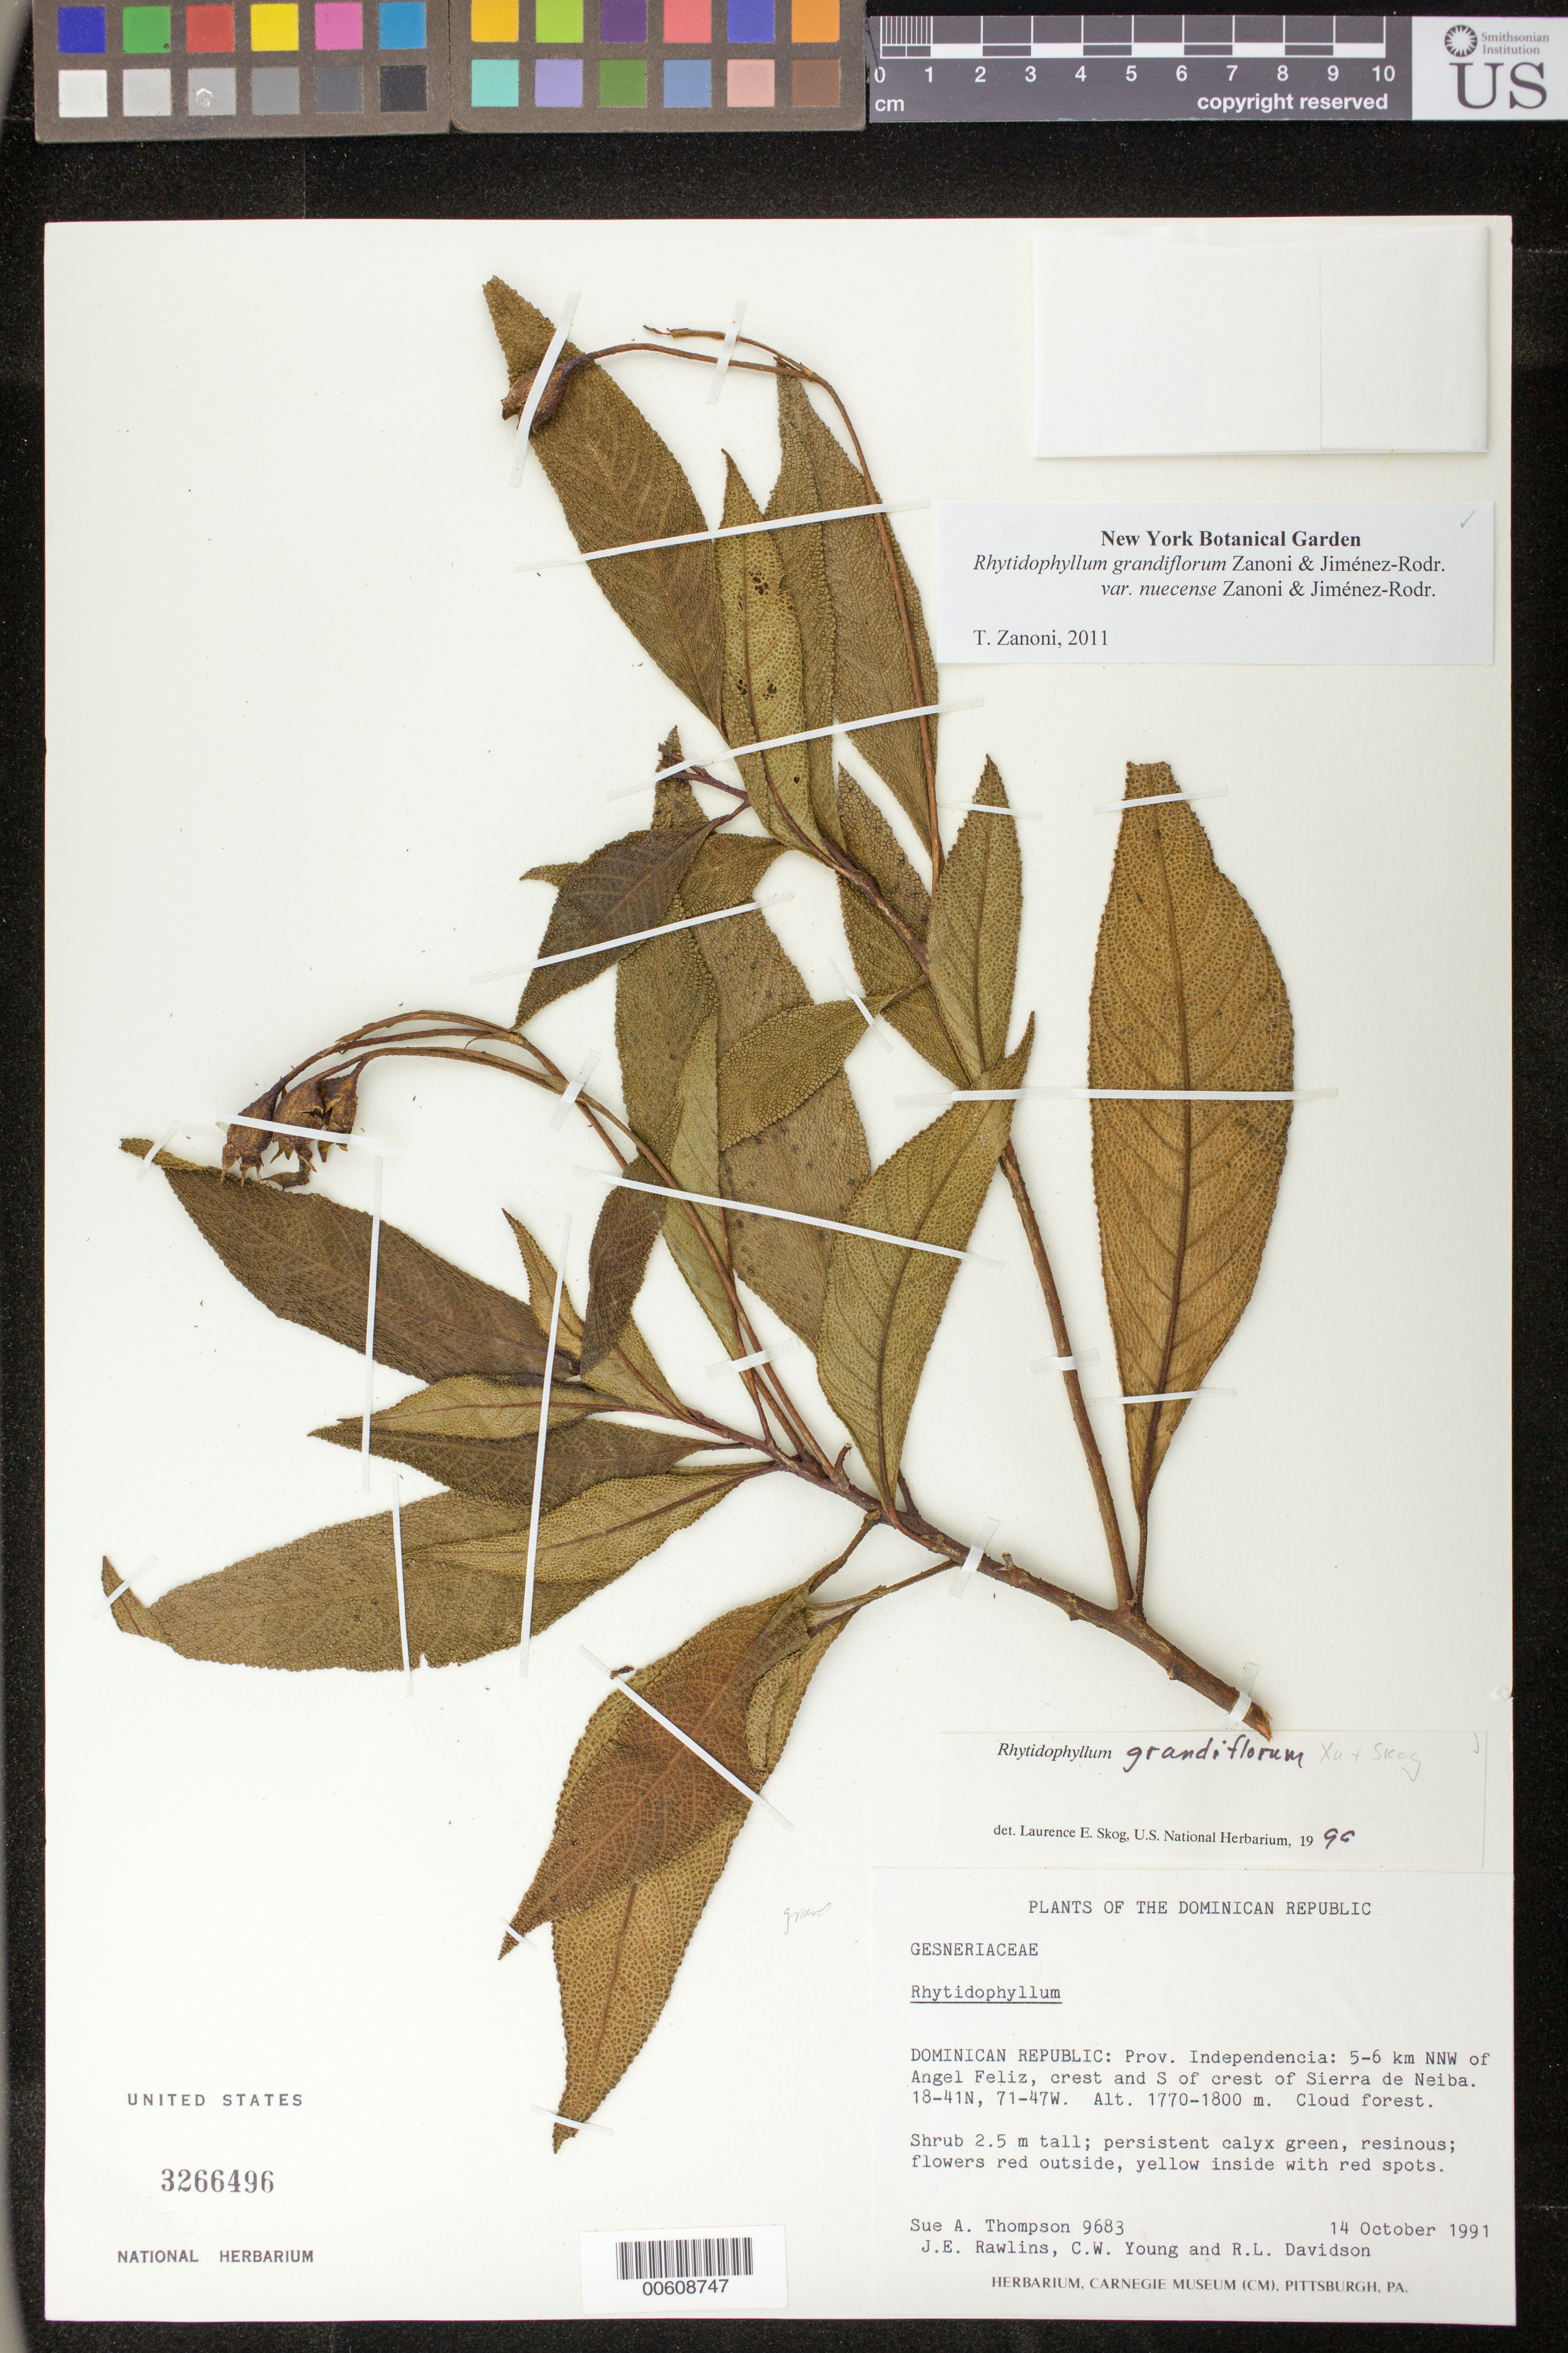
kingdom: Plantae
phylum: Tracheophyta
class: Magnoliopsida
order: Lamiales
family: Gesneriaceae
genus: Rhytidophyllum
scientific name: Rhytidophyllum grandiflorum var. nuecense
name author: Zanoni & Jiménez Rodr.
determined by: Zanoni, T. A., (NY), New York Botanical Garden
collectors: S. A. Thompson, J. Rawlins, C. Young & R. Davidson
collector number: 9683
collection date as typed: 14 Oct 1991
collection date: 1991-10-14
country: Dominican Republic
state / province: Independencia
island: Hispaniola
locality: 5-6 km NNW of Angel Feliz, crest and S of crest of Sierra de neiba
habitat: Cloud forest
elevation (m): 1770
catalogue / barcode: US 3266496